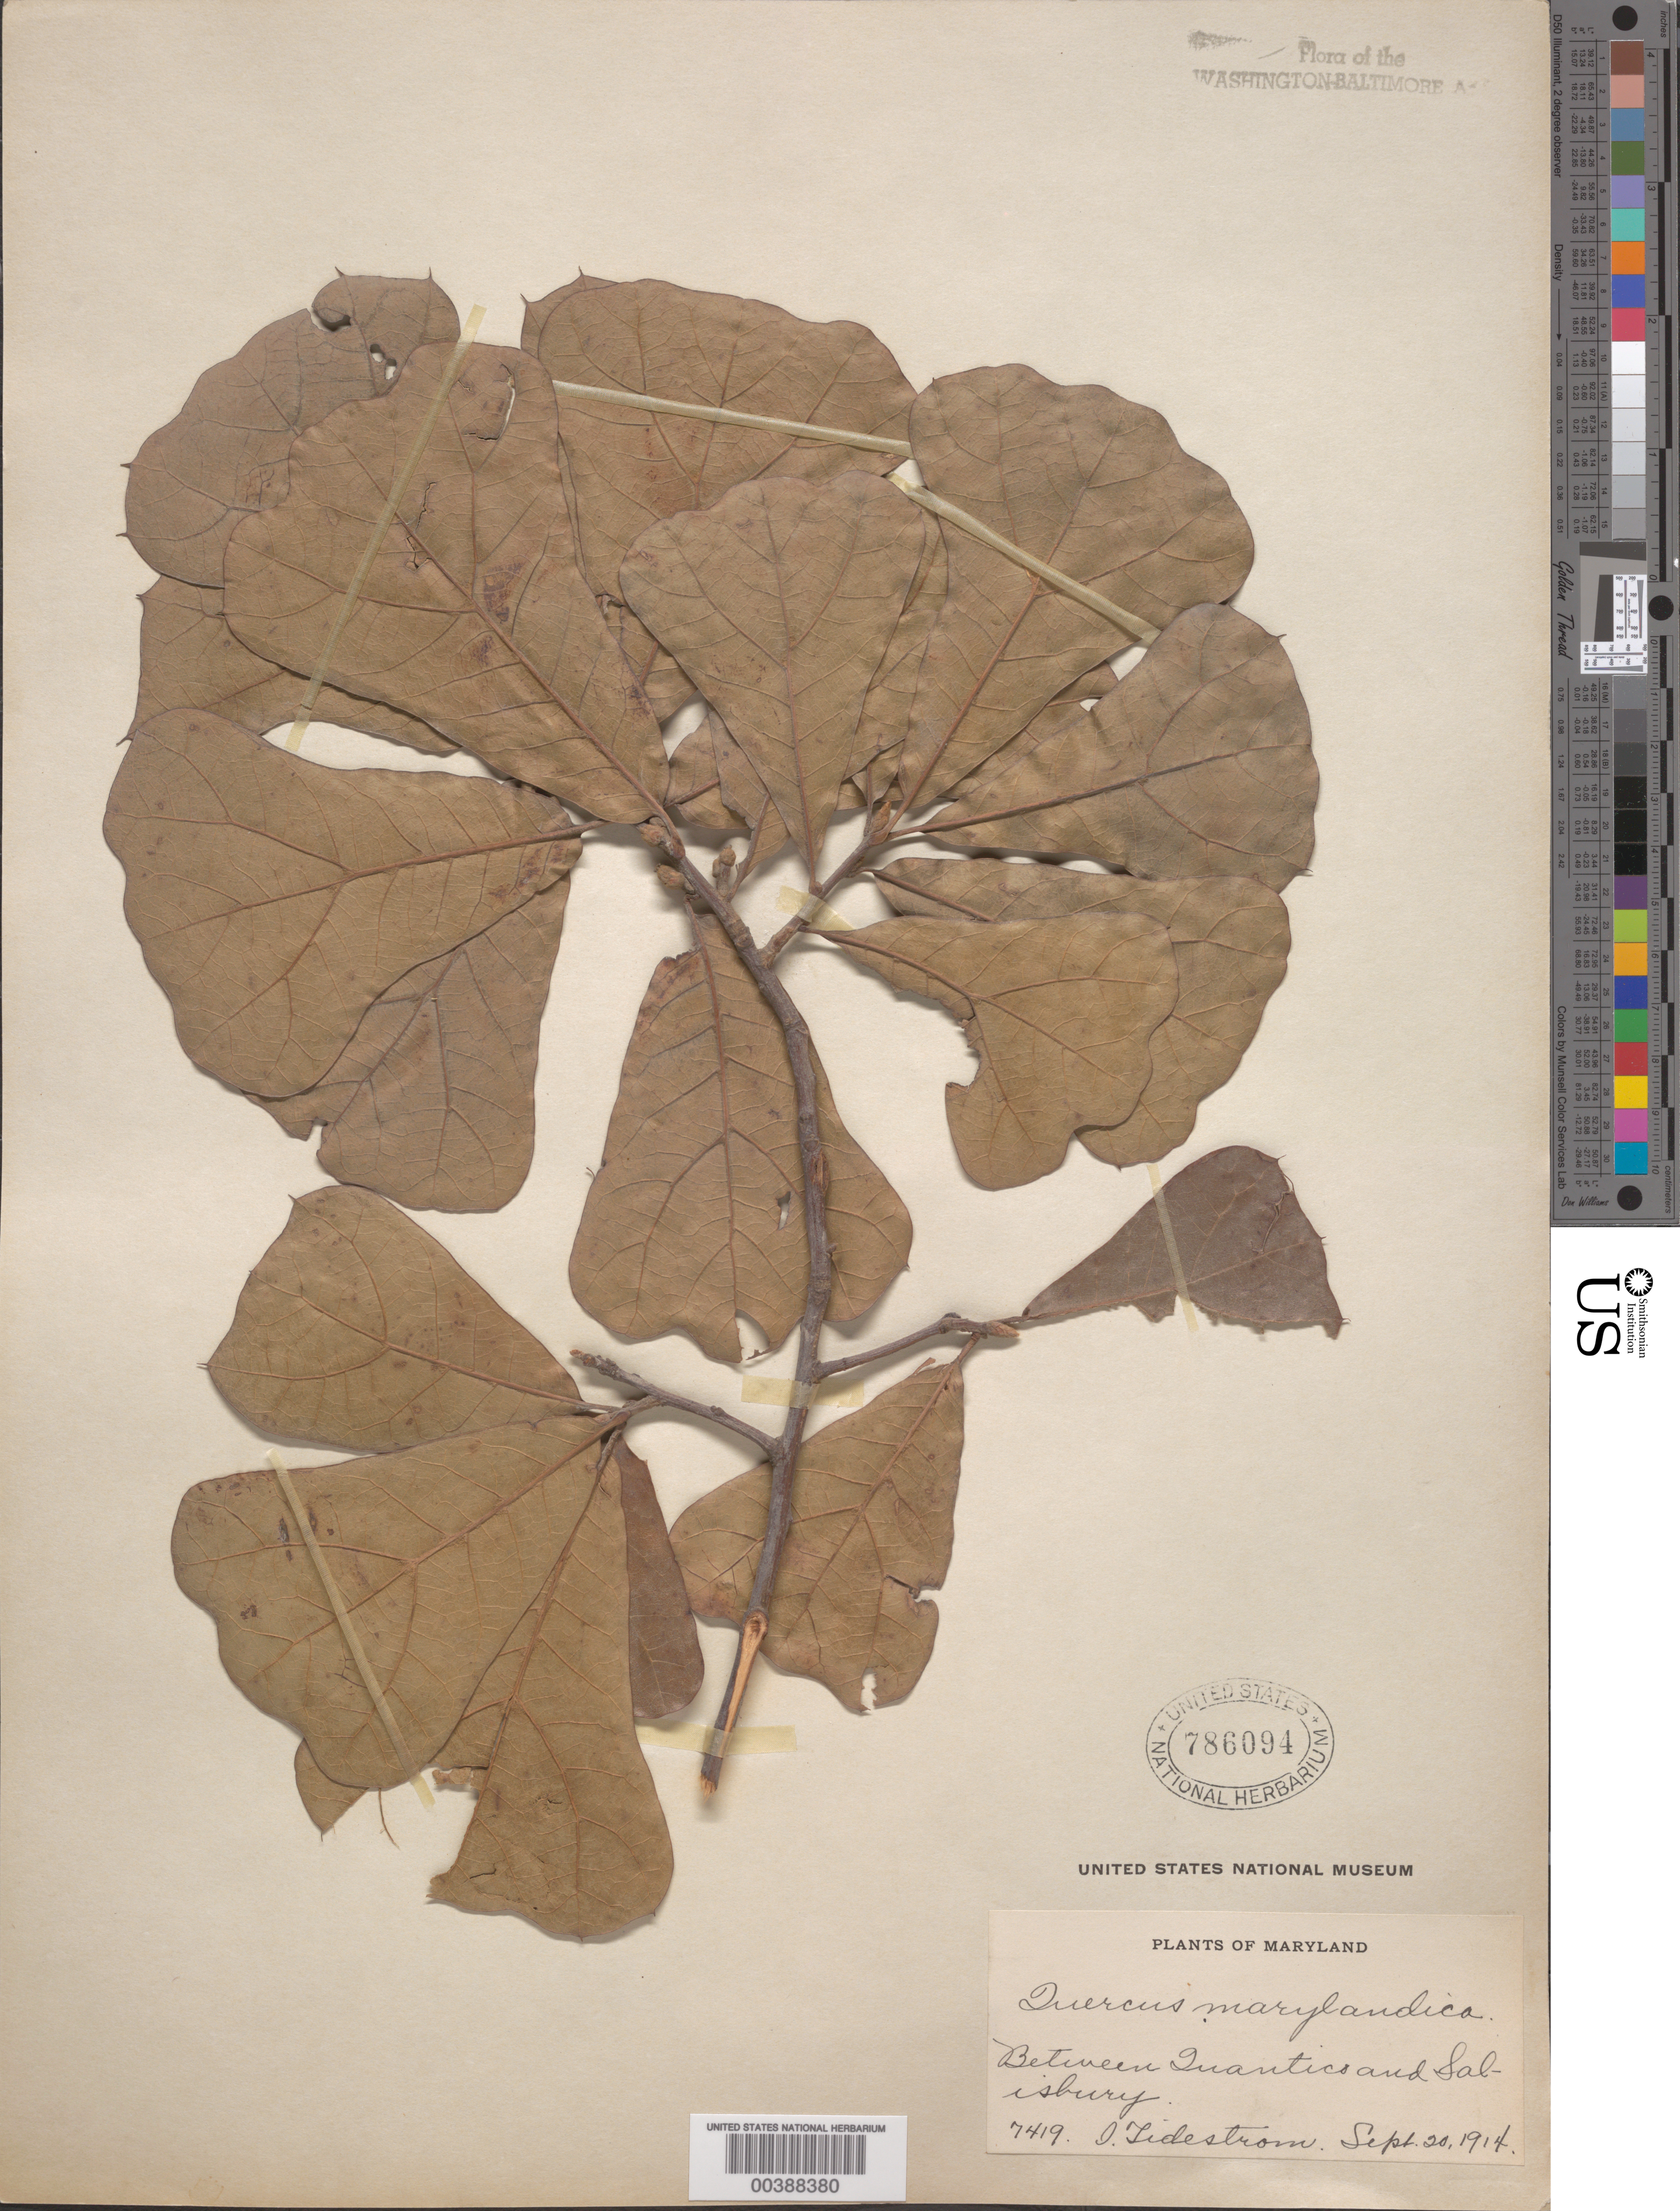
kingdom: Plantae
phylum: Tracheophyta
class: Magnoliopsida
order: Fagales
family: Fagaceae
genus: Quercus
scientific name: Quercus marilandica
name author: (L.) Münchh.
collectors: I. F. Tidestrom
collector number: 7419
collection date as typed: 20 Sep 1914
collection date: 1914-09-20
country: United States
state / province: Maryland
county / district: Wicomico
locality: Between Quantico and Salisbury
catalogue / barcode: US 786094